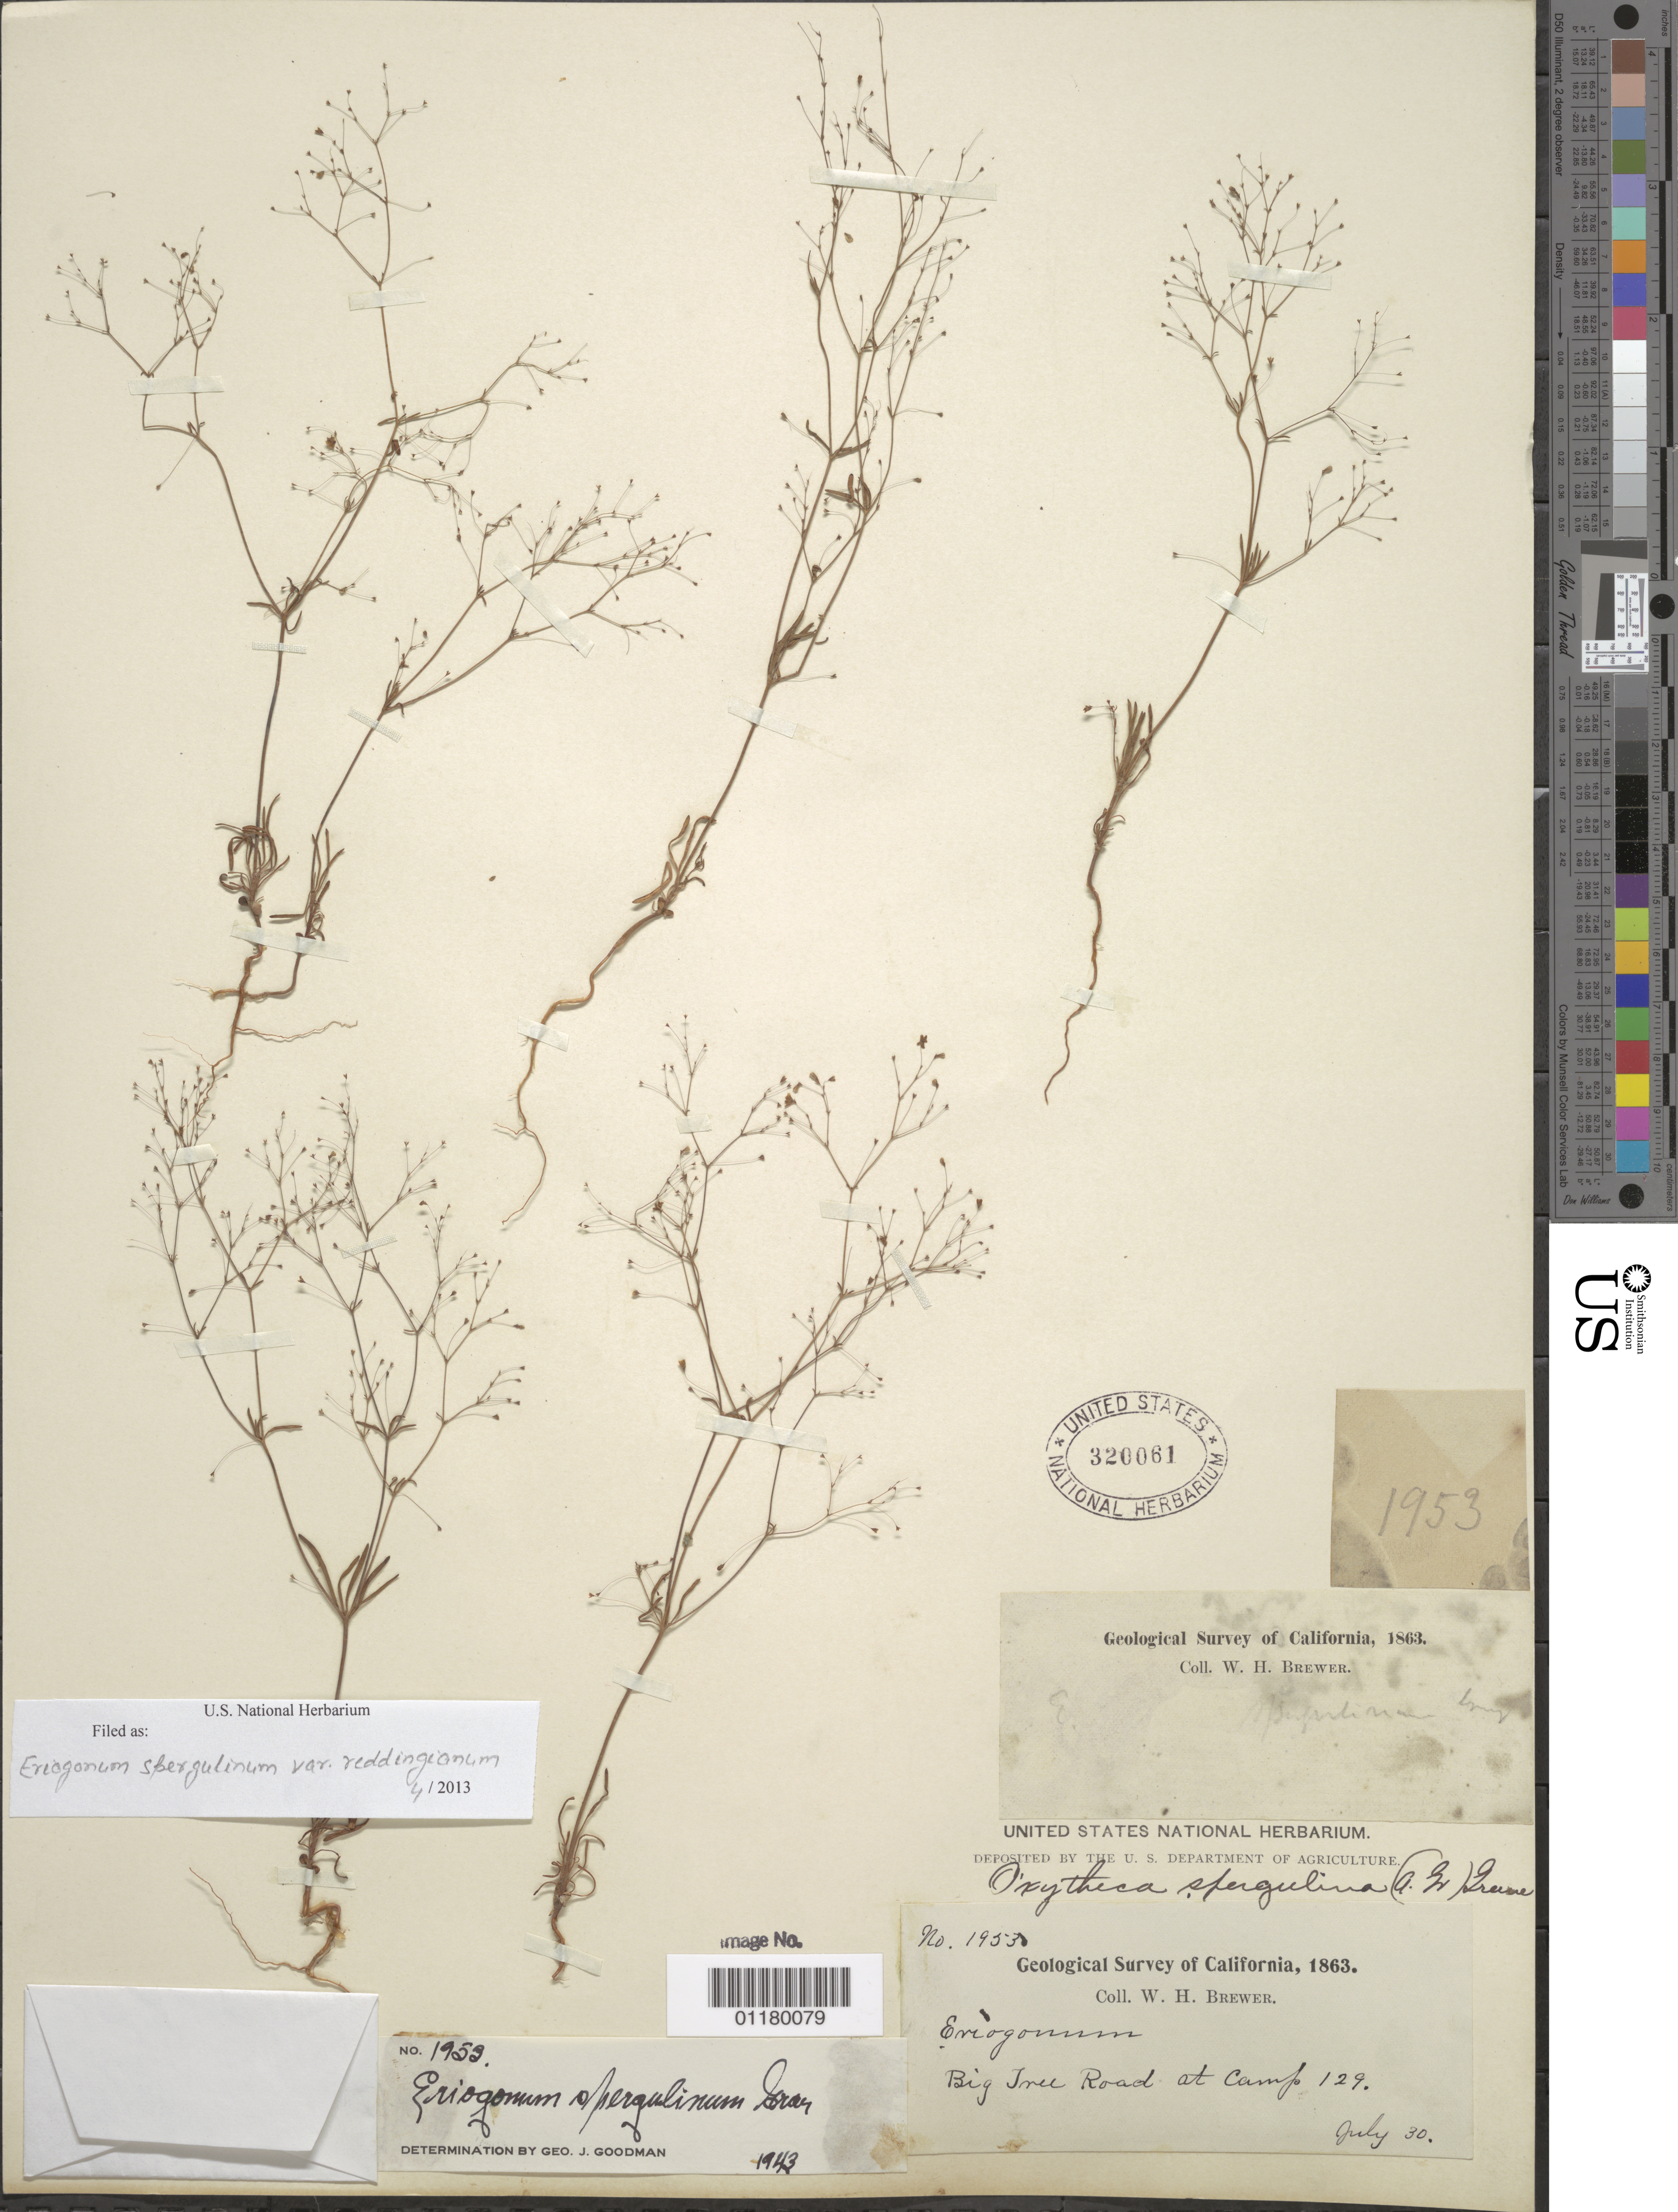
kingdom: Plantae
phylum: Tracheophyta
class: Magnoliopsida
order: Caryophyllales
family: Polygonaceae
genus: Eriogonum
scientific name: Eriogonum spergulinum var. reddingianum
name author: (M.E. Jones) J.T. Howell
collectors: W. H. Brewer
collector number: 1955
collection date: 1863-07-30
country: United States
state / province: California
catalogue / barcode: US 320061